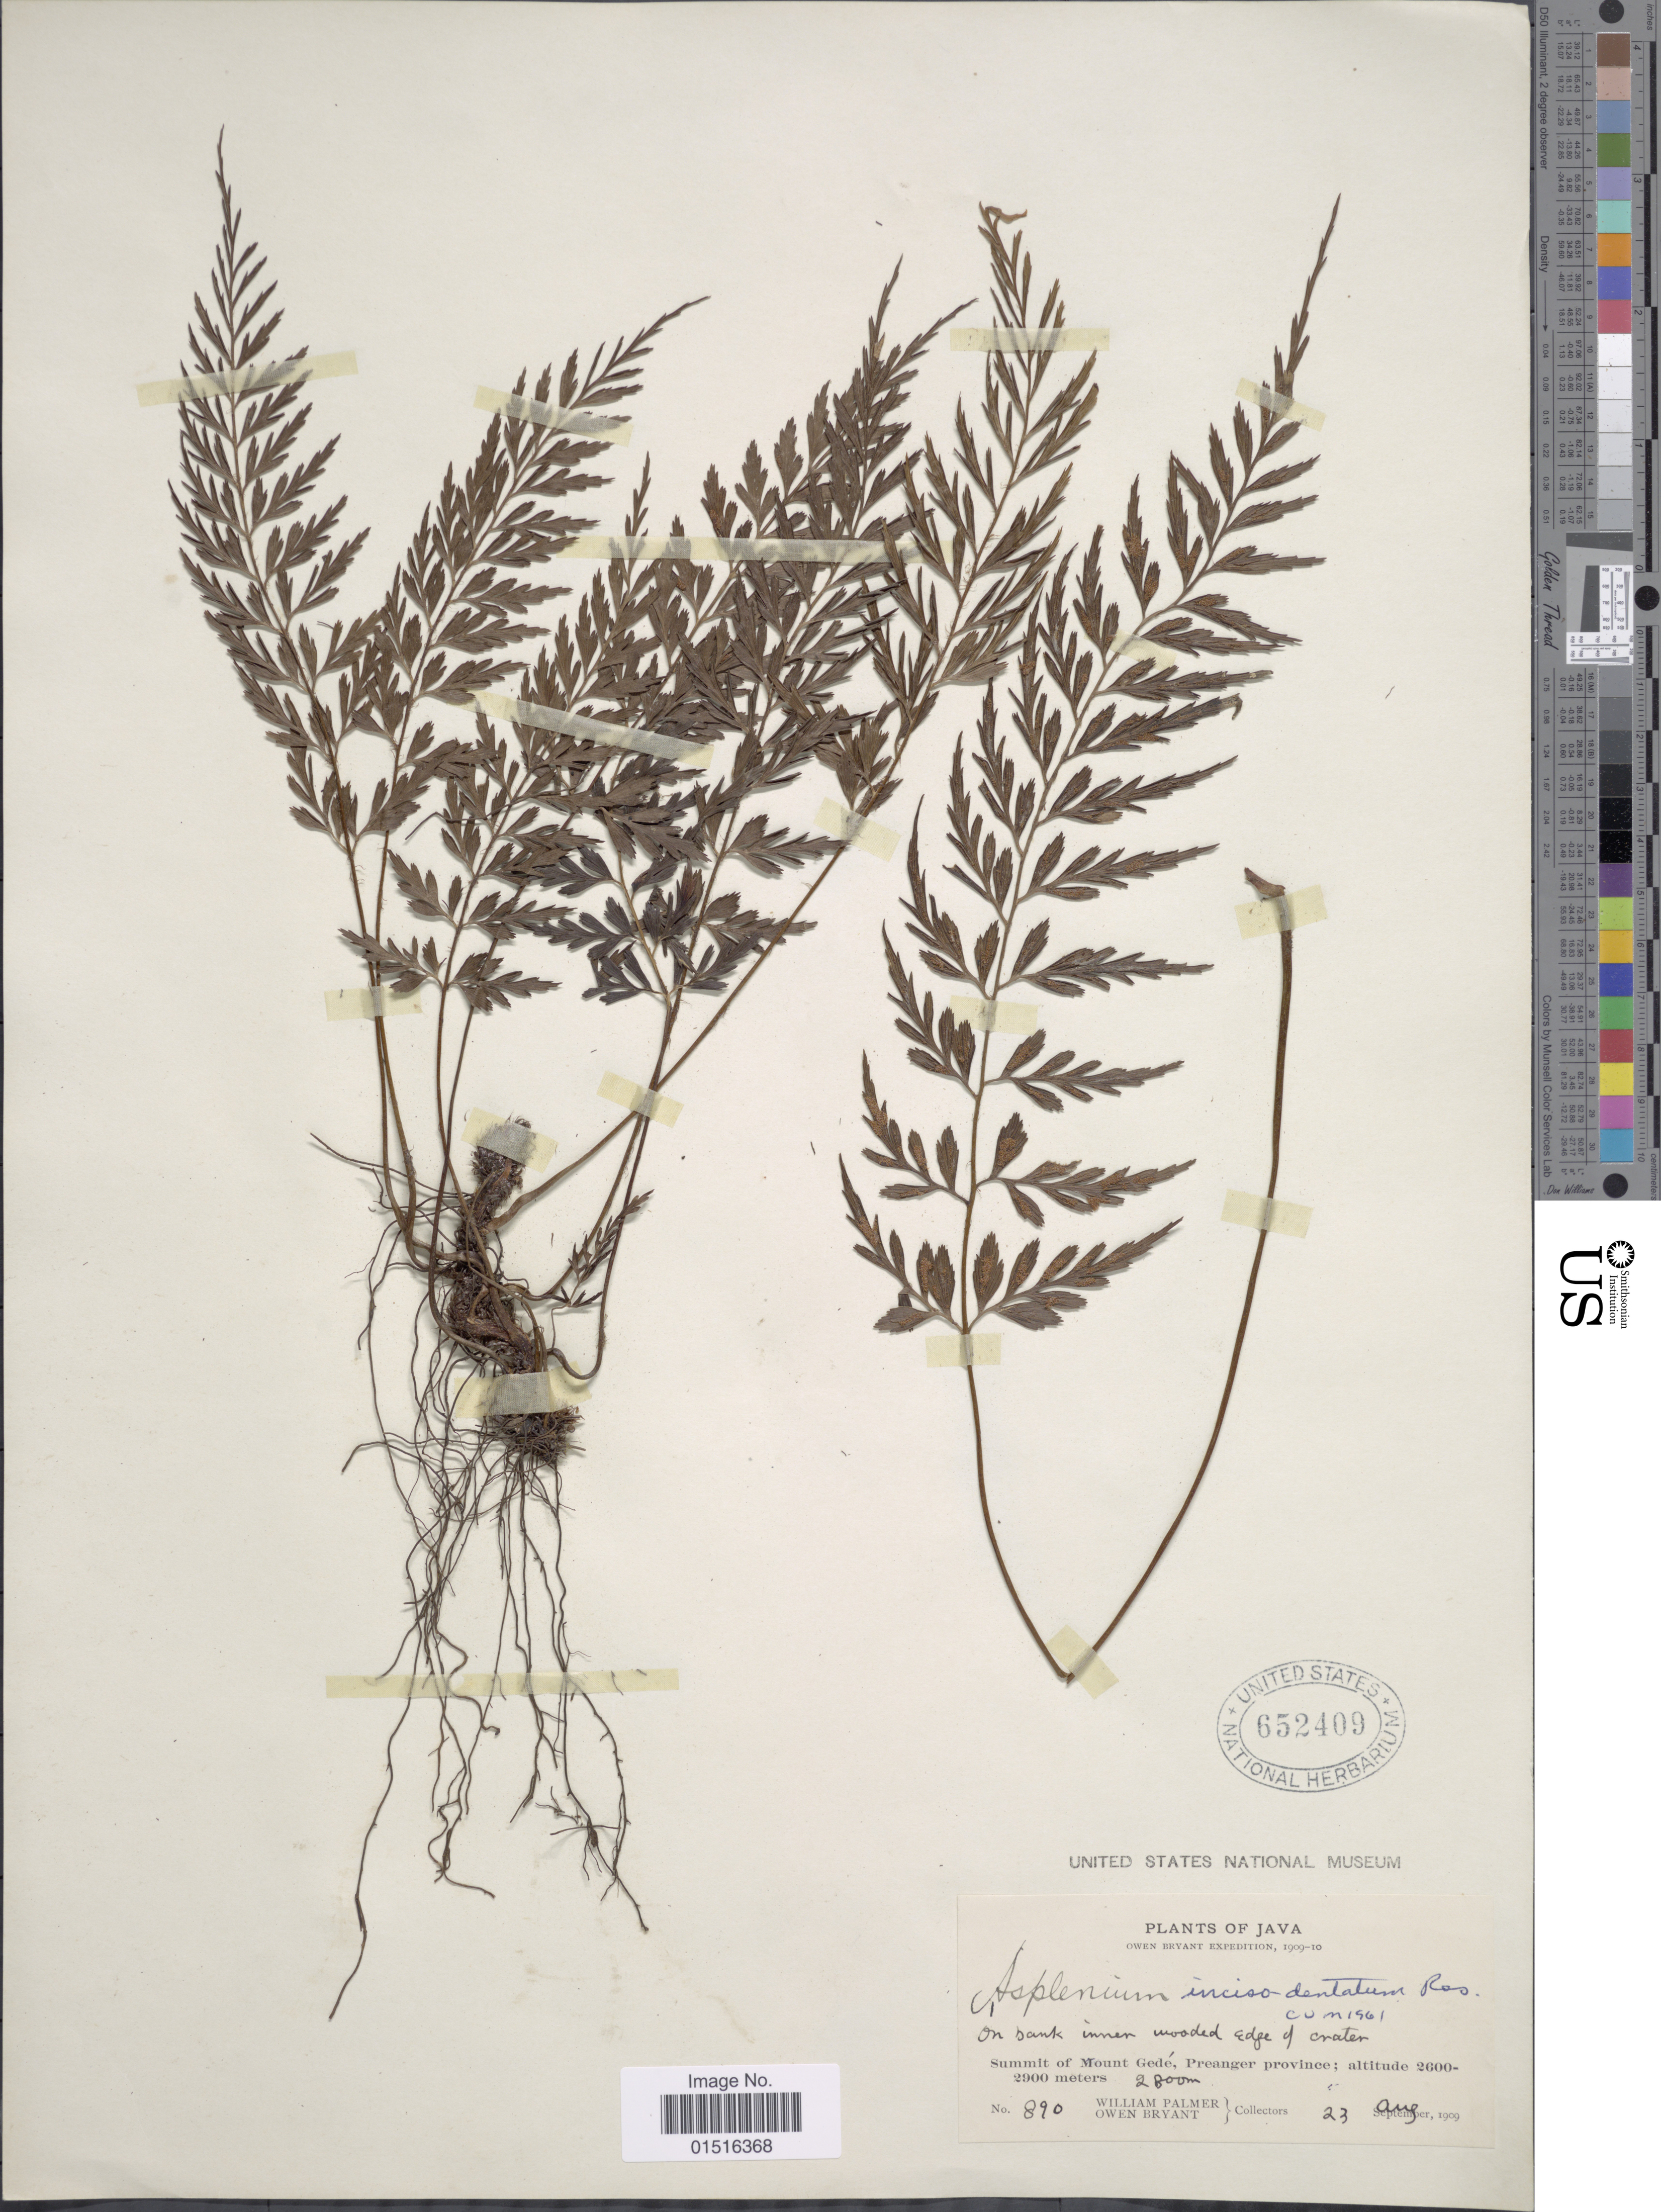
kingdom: Plantae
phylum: Tracheophyta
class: Polypodiopsida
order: Polypodiales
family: Aspleniaceae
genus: Asplenium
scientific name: Asplenium incisodentatum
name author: Rosenst.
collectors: W. Palmer & O. Bryant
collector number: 890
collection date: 1909-08-23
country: Indonesia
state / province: Java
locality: Summit of Mount Gede, Preanger province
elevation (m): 2800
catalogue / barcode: US 652409